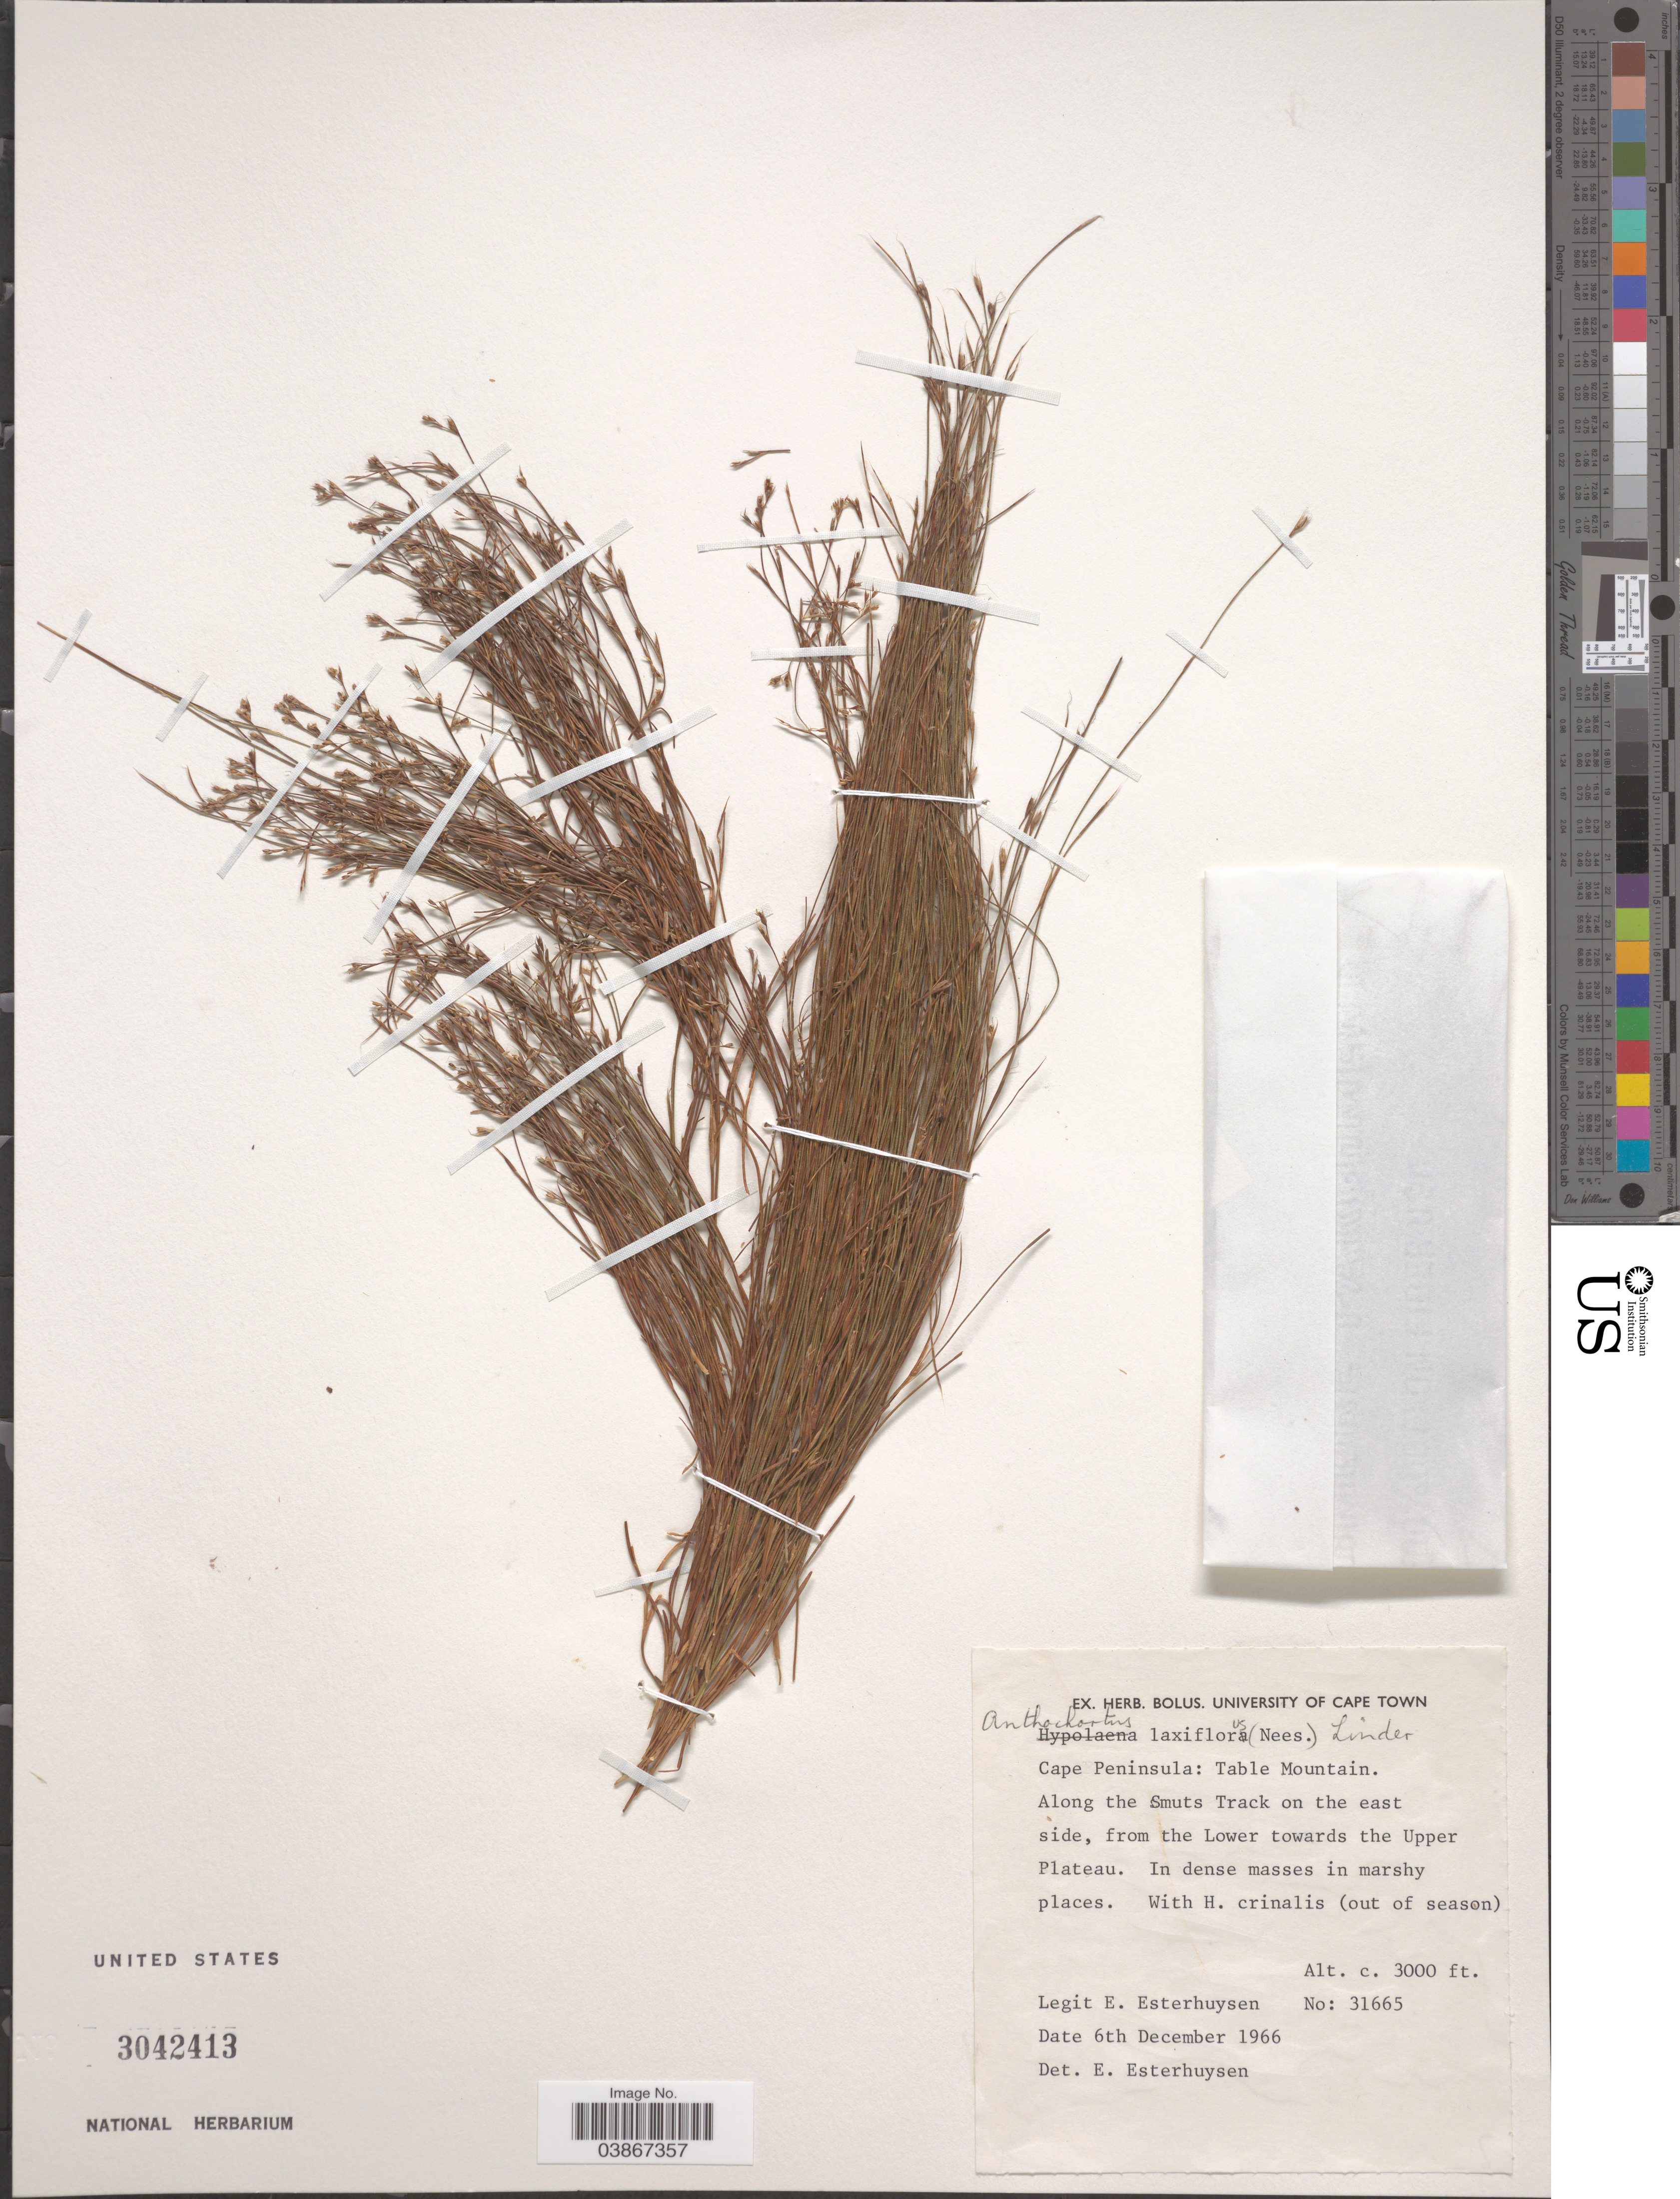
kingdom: Plantae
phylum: Tracheophyta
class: Liliopsida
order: Poales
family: Restionaceae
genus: Anthochortus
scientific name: Anthochortus laxiflorus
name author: (Nees) H.P. Linder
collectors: E. E. Esterhuysen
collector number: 31665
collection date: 1966-12-06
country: South Africa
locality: Cape Peninsula: Table Mountain. Along the Smuts Track on the east side, from the Lower towards the Upper Plateau.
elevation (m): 914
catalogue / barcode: US 3042413